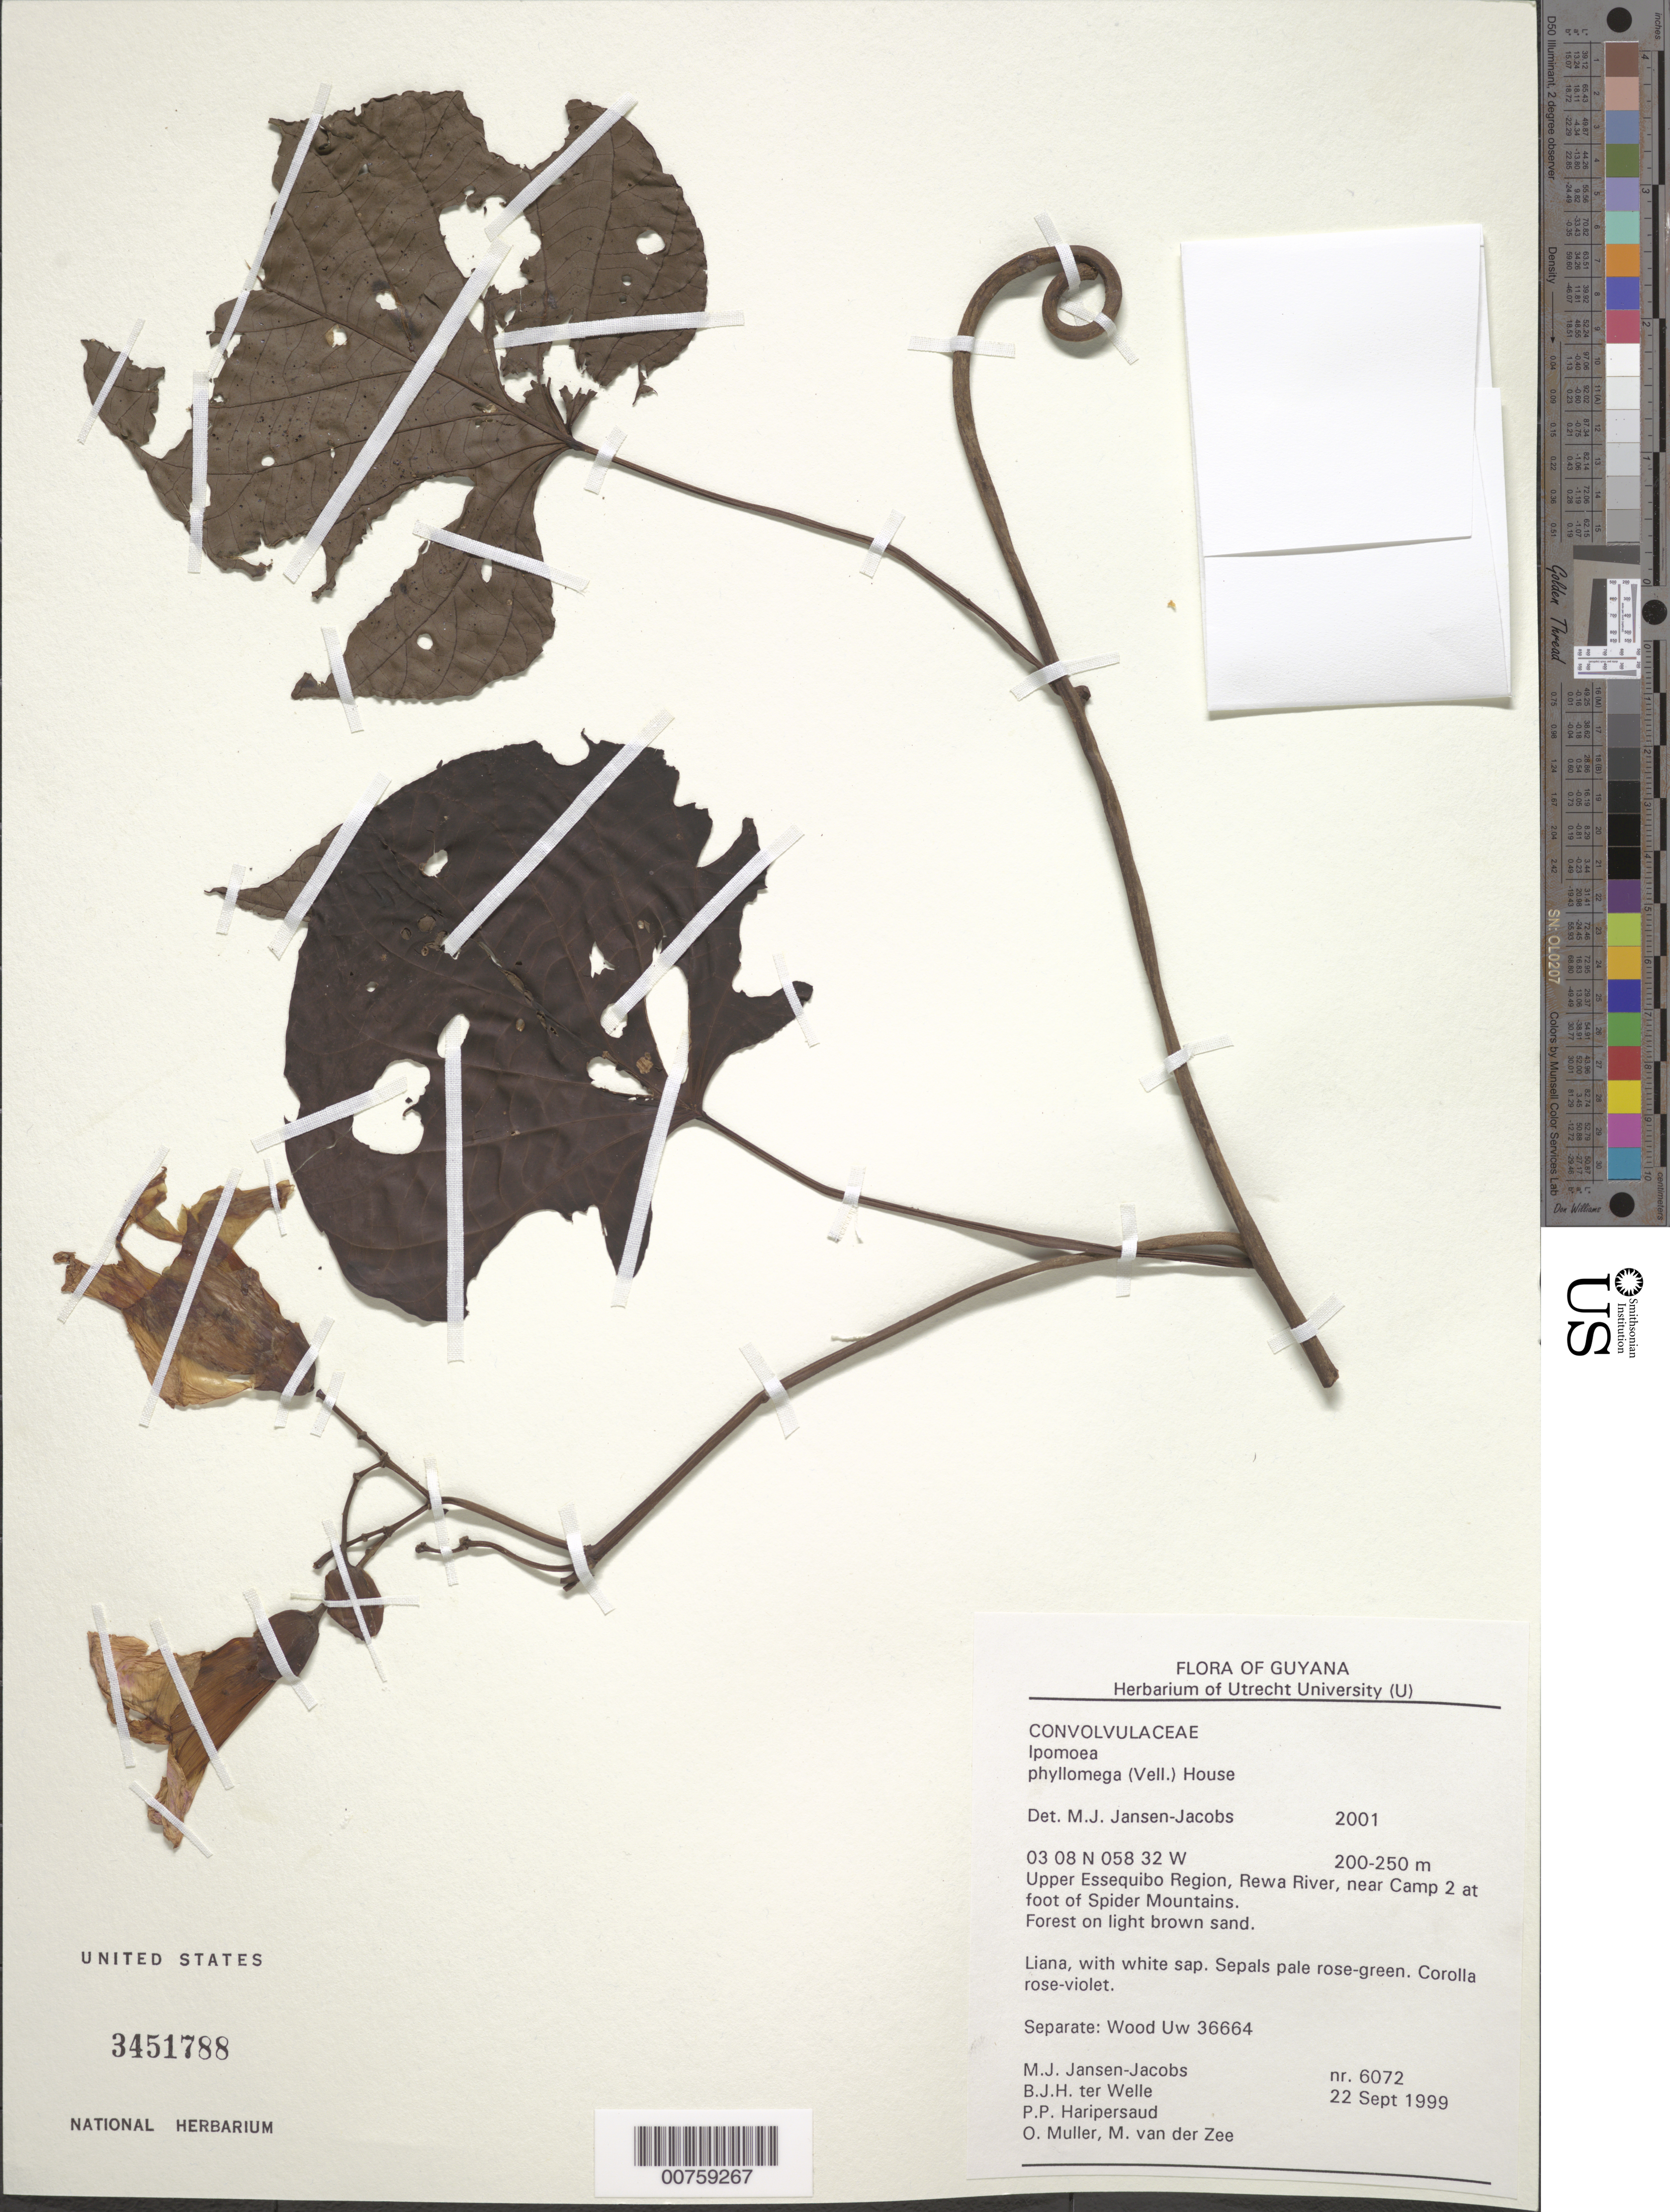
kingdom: Plantae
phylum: Tracheophyta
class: Magnoliopsida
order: Solanales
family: Convolvulaceae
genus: Ipomoea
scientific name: Ipomoea philomega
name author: (Vell.) House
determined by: Jansen-Jacobs, M. J., (U), Nationaal Herbarium Nederland, Utrecht University branch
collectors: M. J. Jansen-Jacobs, B. Welle, P. Haripersaud, O. Muller & M. van der Zee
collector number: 6072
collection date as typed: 22-Sep-99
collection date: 1999-09-22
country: Guyana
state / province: U. Takutu-U. Essequibo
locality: Rewa River, at foot of Spider Mts., near camp 2, Upper Essequibo Region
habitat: Forest on light brown sand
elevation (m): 200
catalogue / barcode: US 3451788